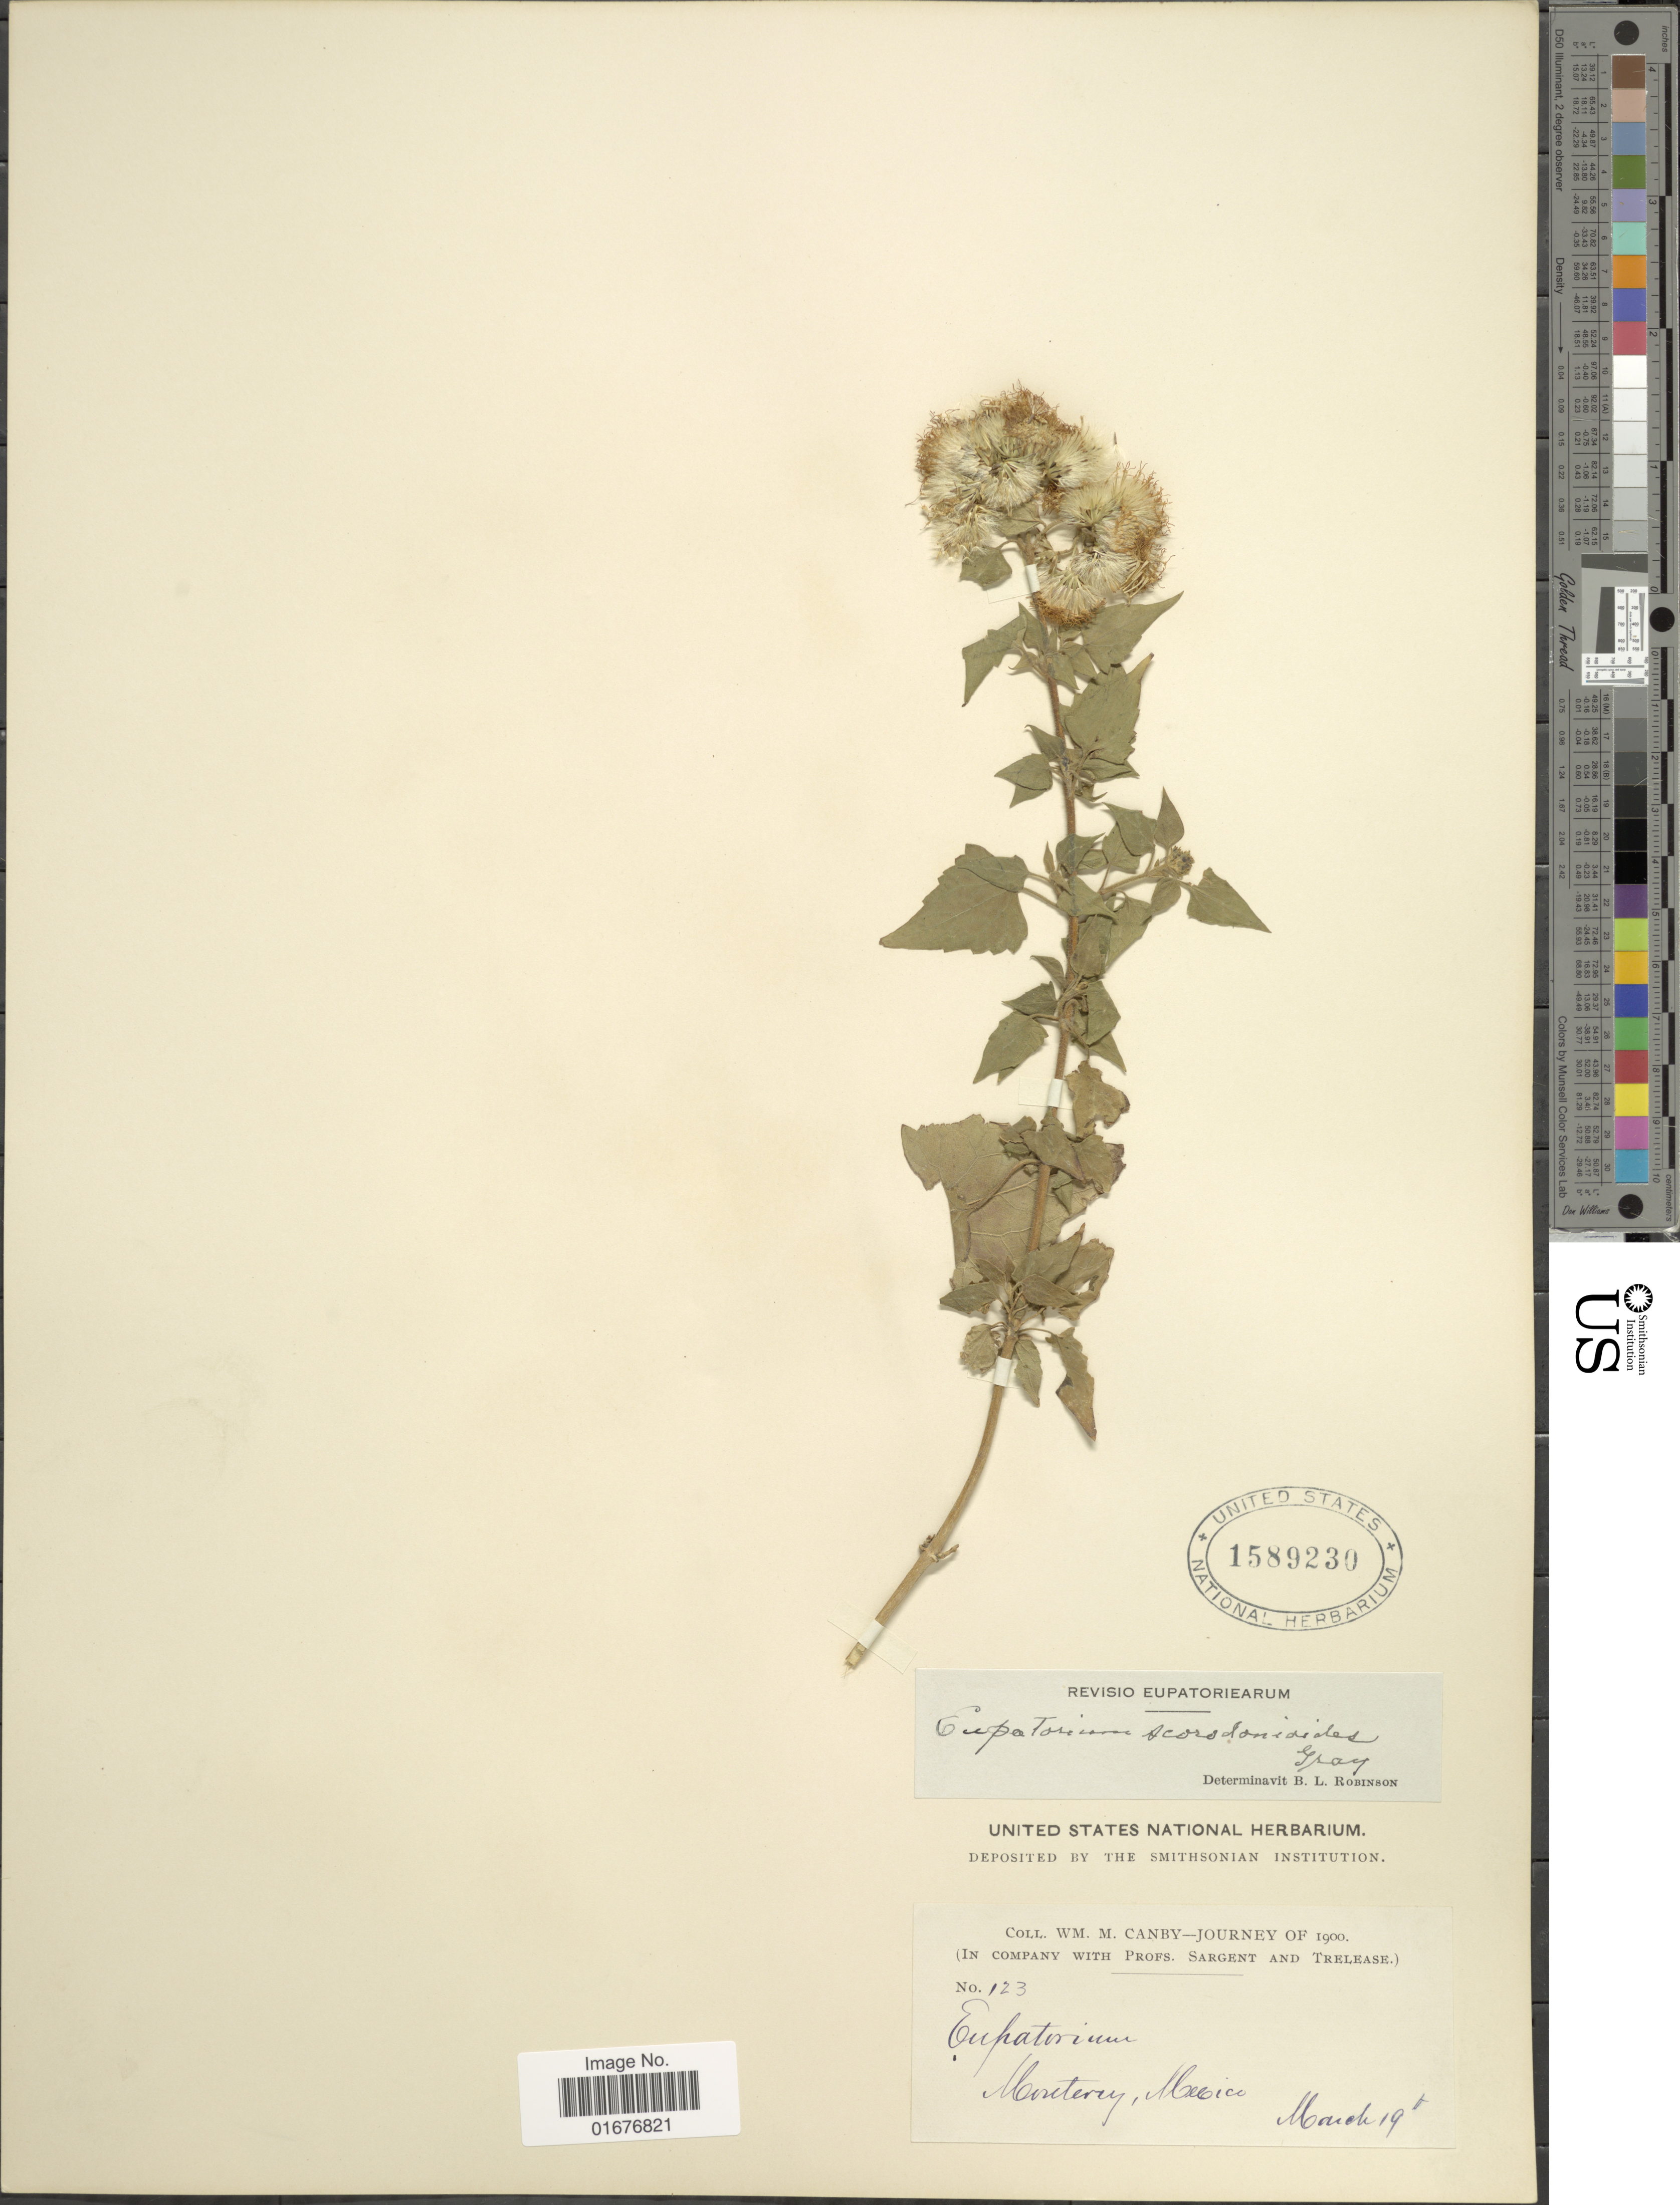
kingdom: Plantae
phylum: Tracheophyta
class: Magnoliopsida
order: Asterales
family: Asteraceae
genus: Ageratina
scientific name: Ageratina scorodonioides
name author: (A. Gray) R.M. King & H. Rob.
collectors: W. M. Canby, -- Sargent & -- Trelease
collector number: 123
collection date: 1900-03-19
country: Mexico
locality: Montery, Mexico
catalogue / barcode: US 1589230